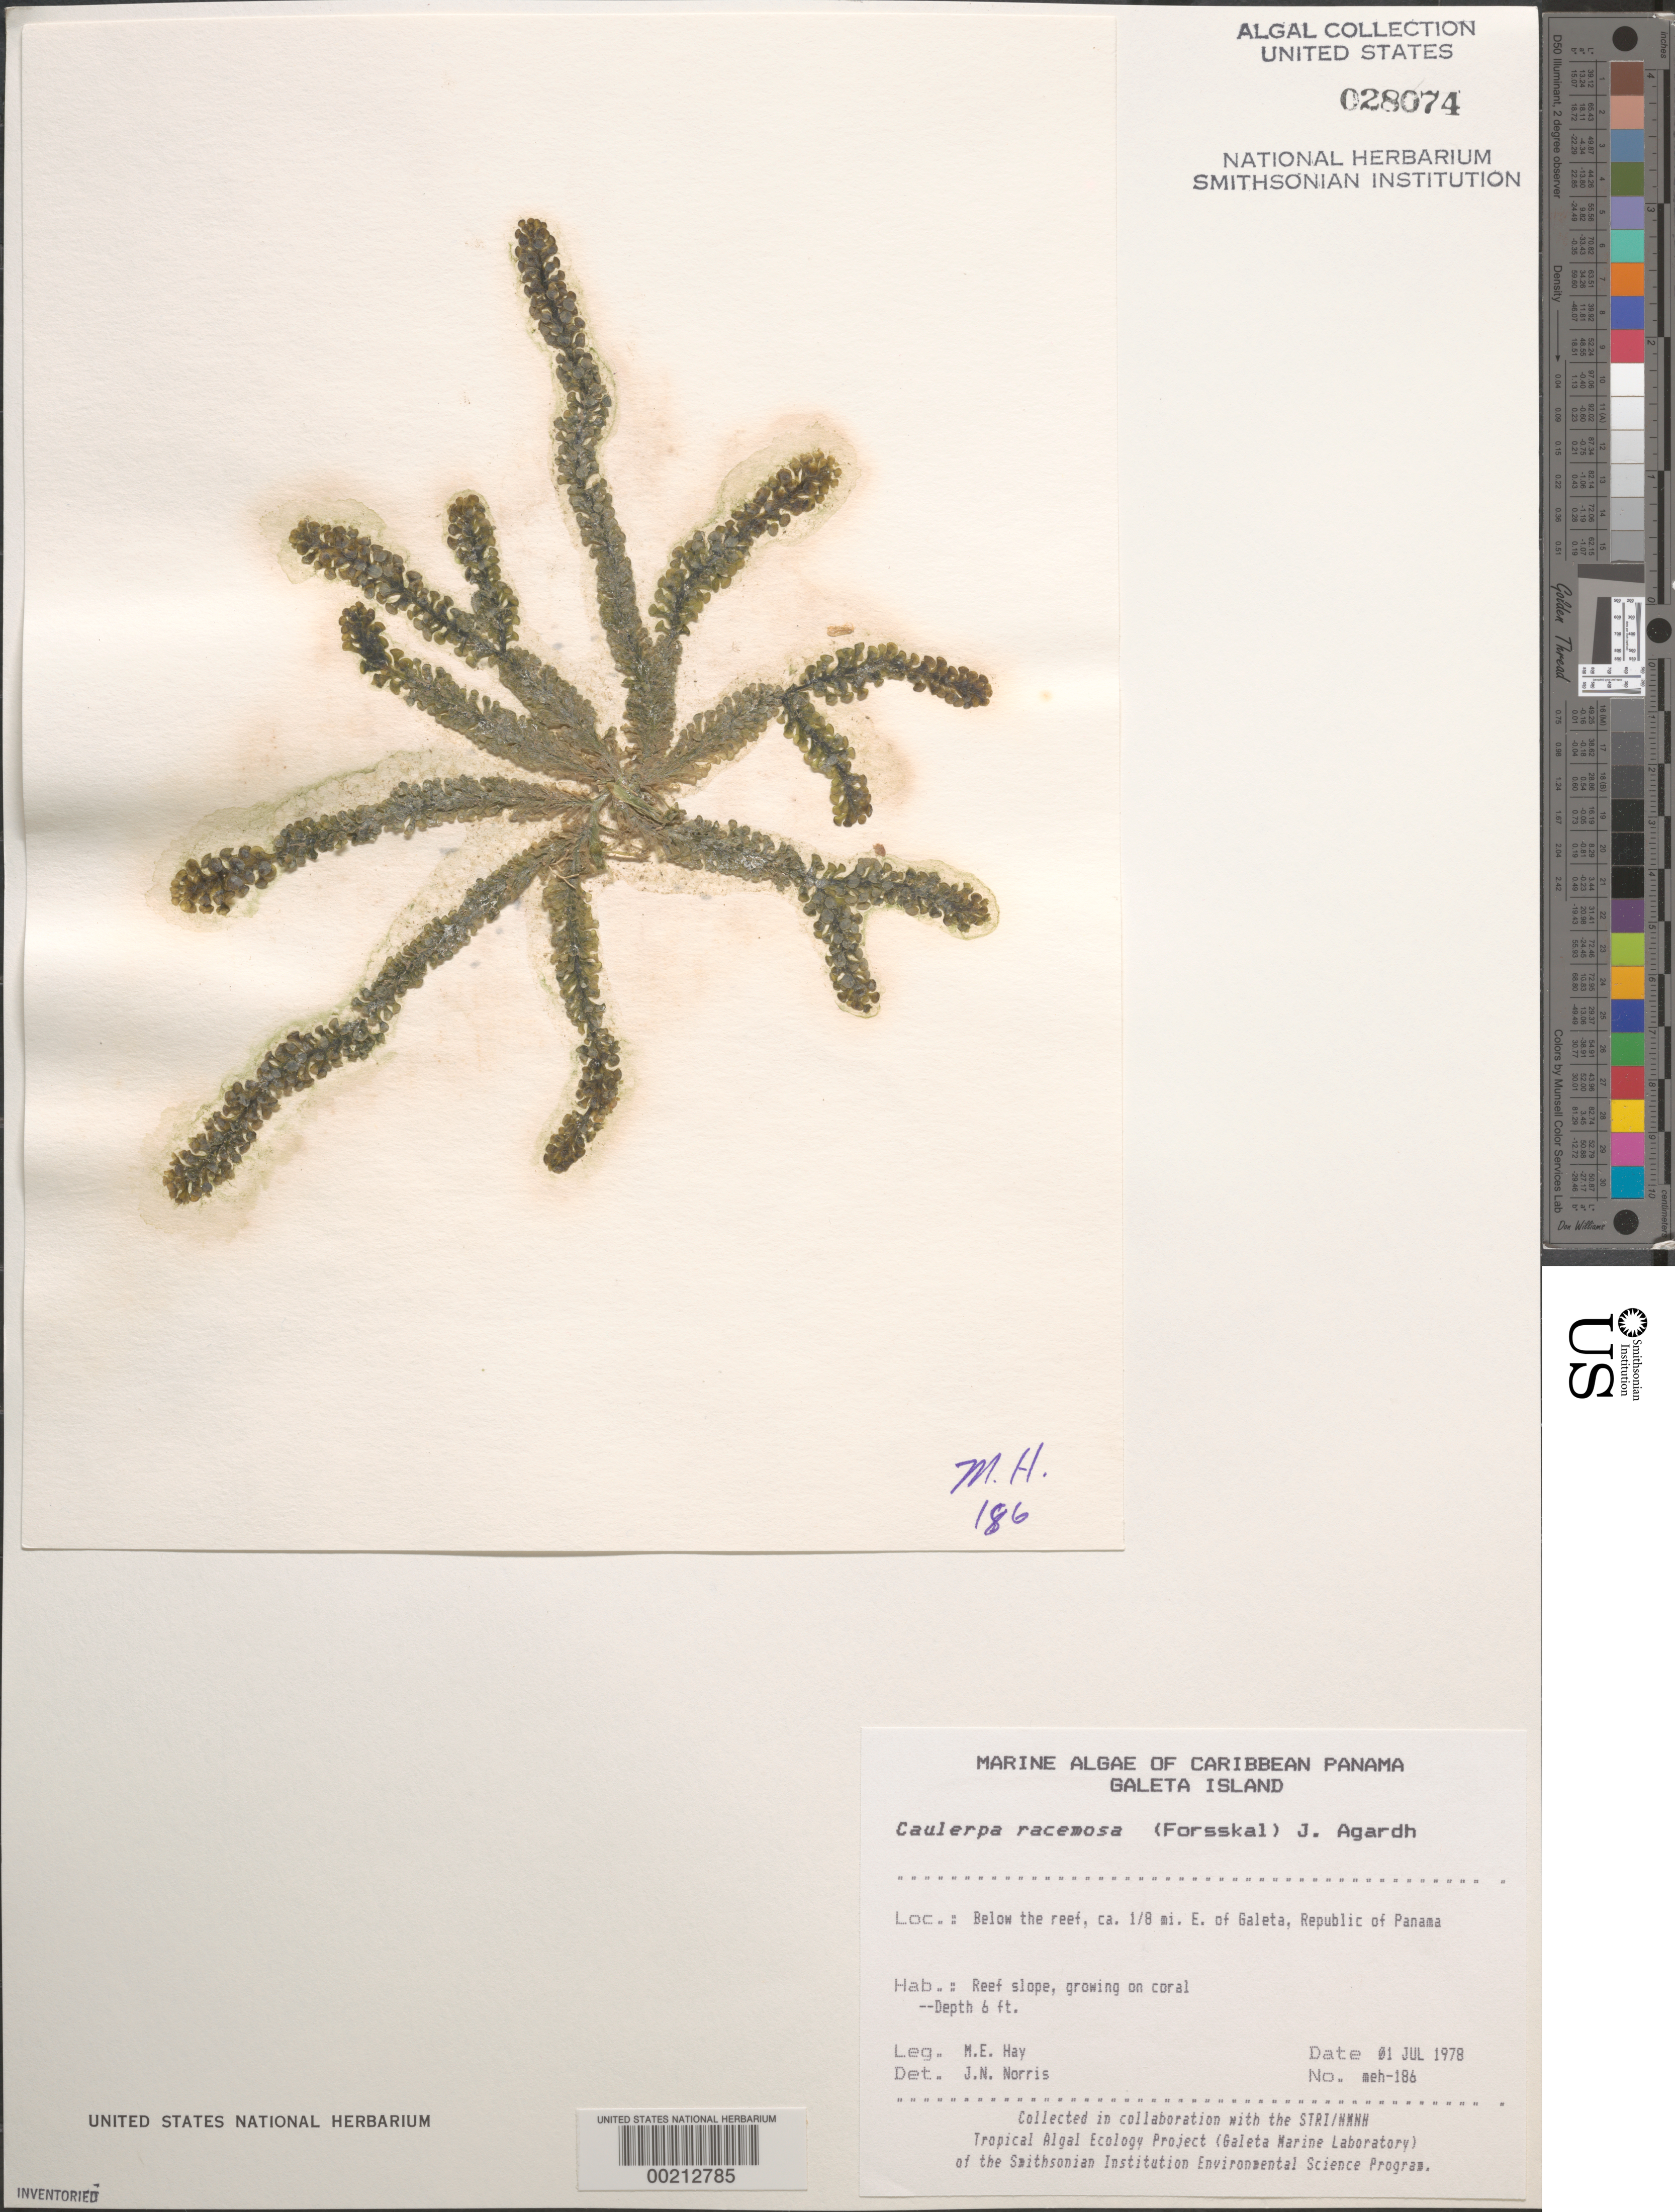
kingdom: Plantae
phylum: Chlorophyta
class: Ulvophyceae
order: Bryopsidales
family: Caulerpaceae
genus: Caulerpa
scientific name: Caulerpa racemosa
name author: (Forssk.) J. Agardh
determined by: Norris, James N.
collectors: M. E. Hay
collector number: MEH-186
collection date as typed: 01 Jul 1978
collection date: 1978-07-01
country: Panama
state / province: Colón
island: Galeta Island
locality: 1/8th mile east of Galeta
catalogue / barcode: US 28074